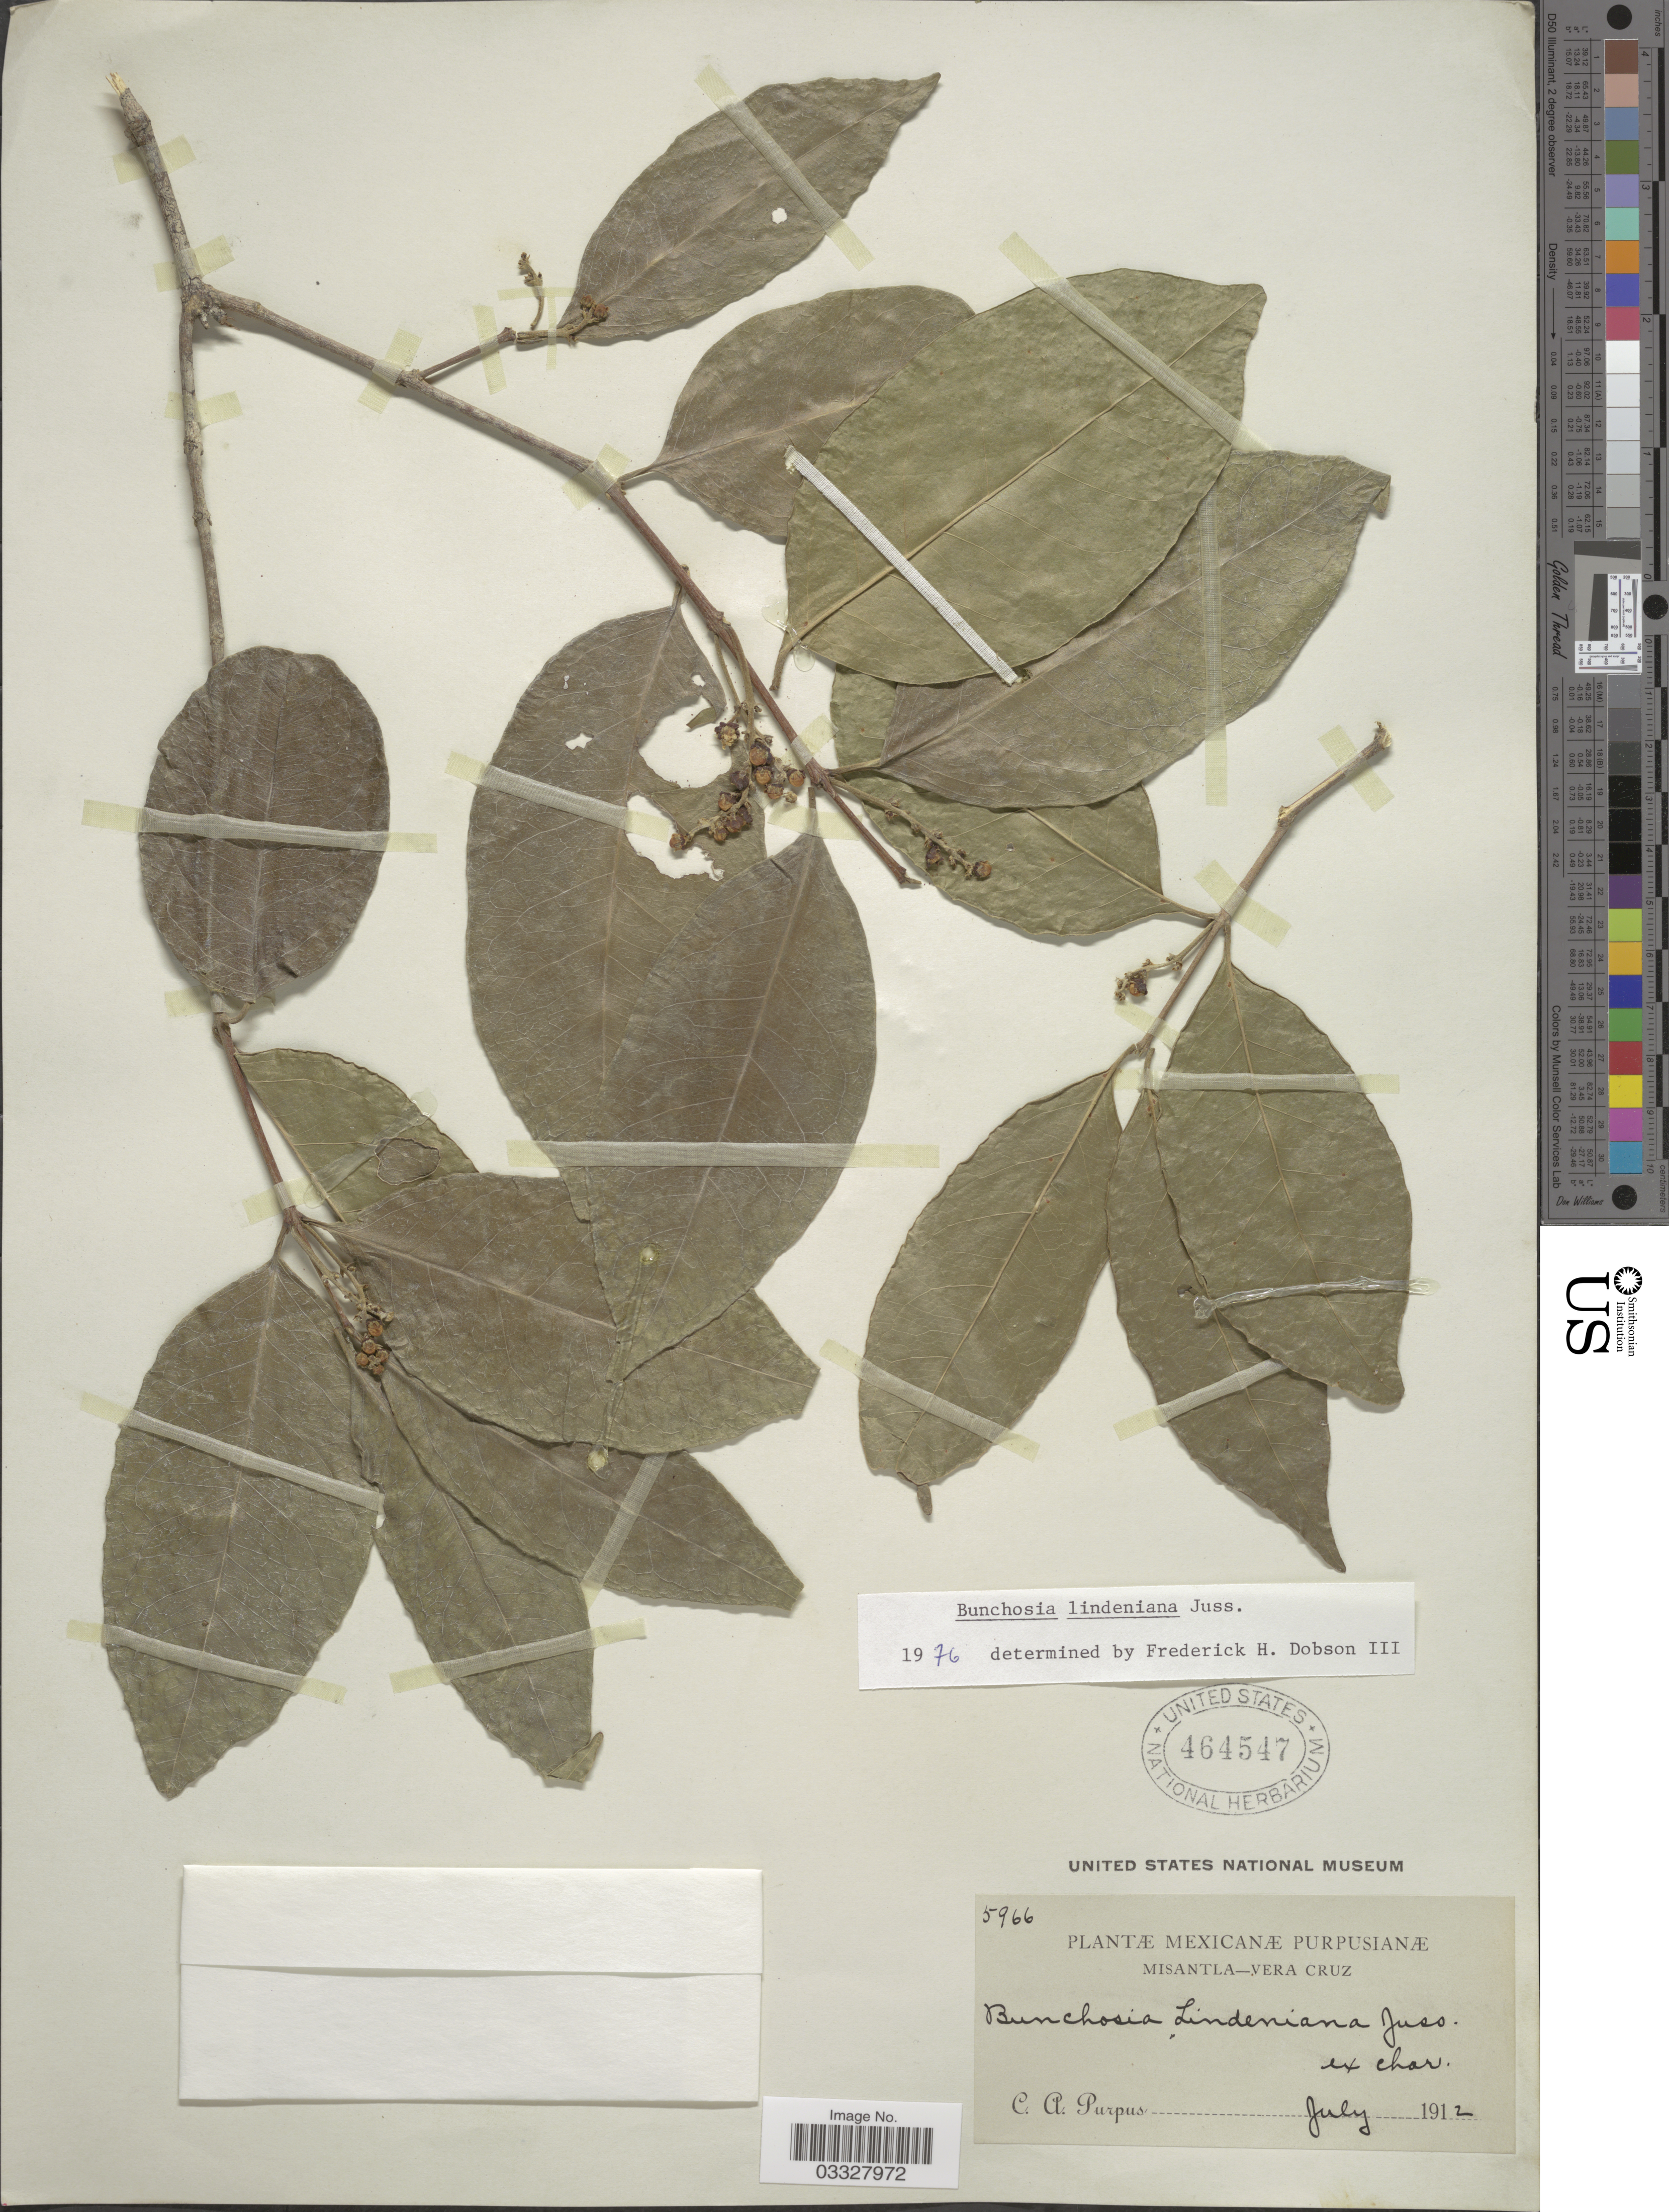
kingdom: Plantae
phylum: Tracheophyta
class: Magnoliopsida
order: Malpighiales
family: Malpighiaceae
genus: Bunchosia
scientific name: Bunchosia lindeniana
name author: A. Juss.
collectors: C. A. Purpus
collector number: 5966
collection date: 1912-07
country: Mexico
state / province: Veracruz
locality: Misantla - Vera Cruz.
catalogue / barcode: US 464547